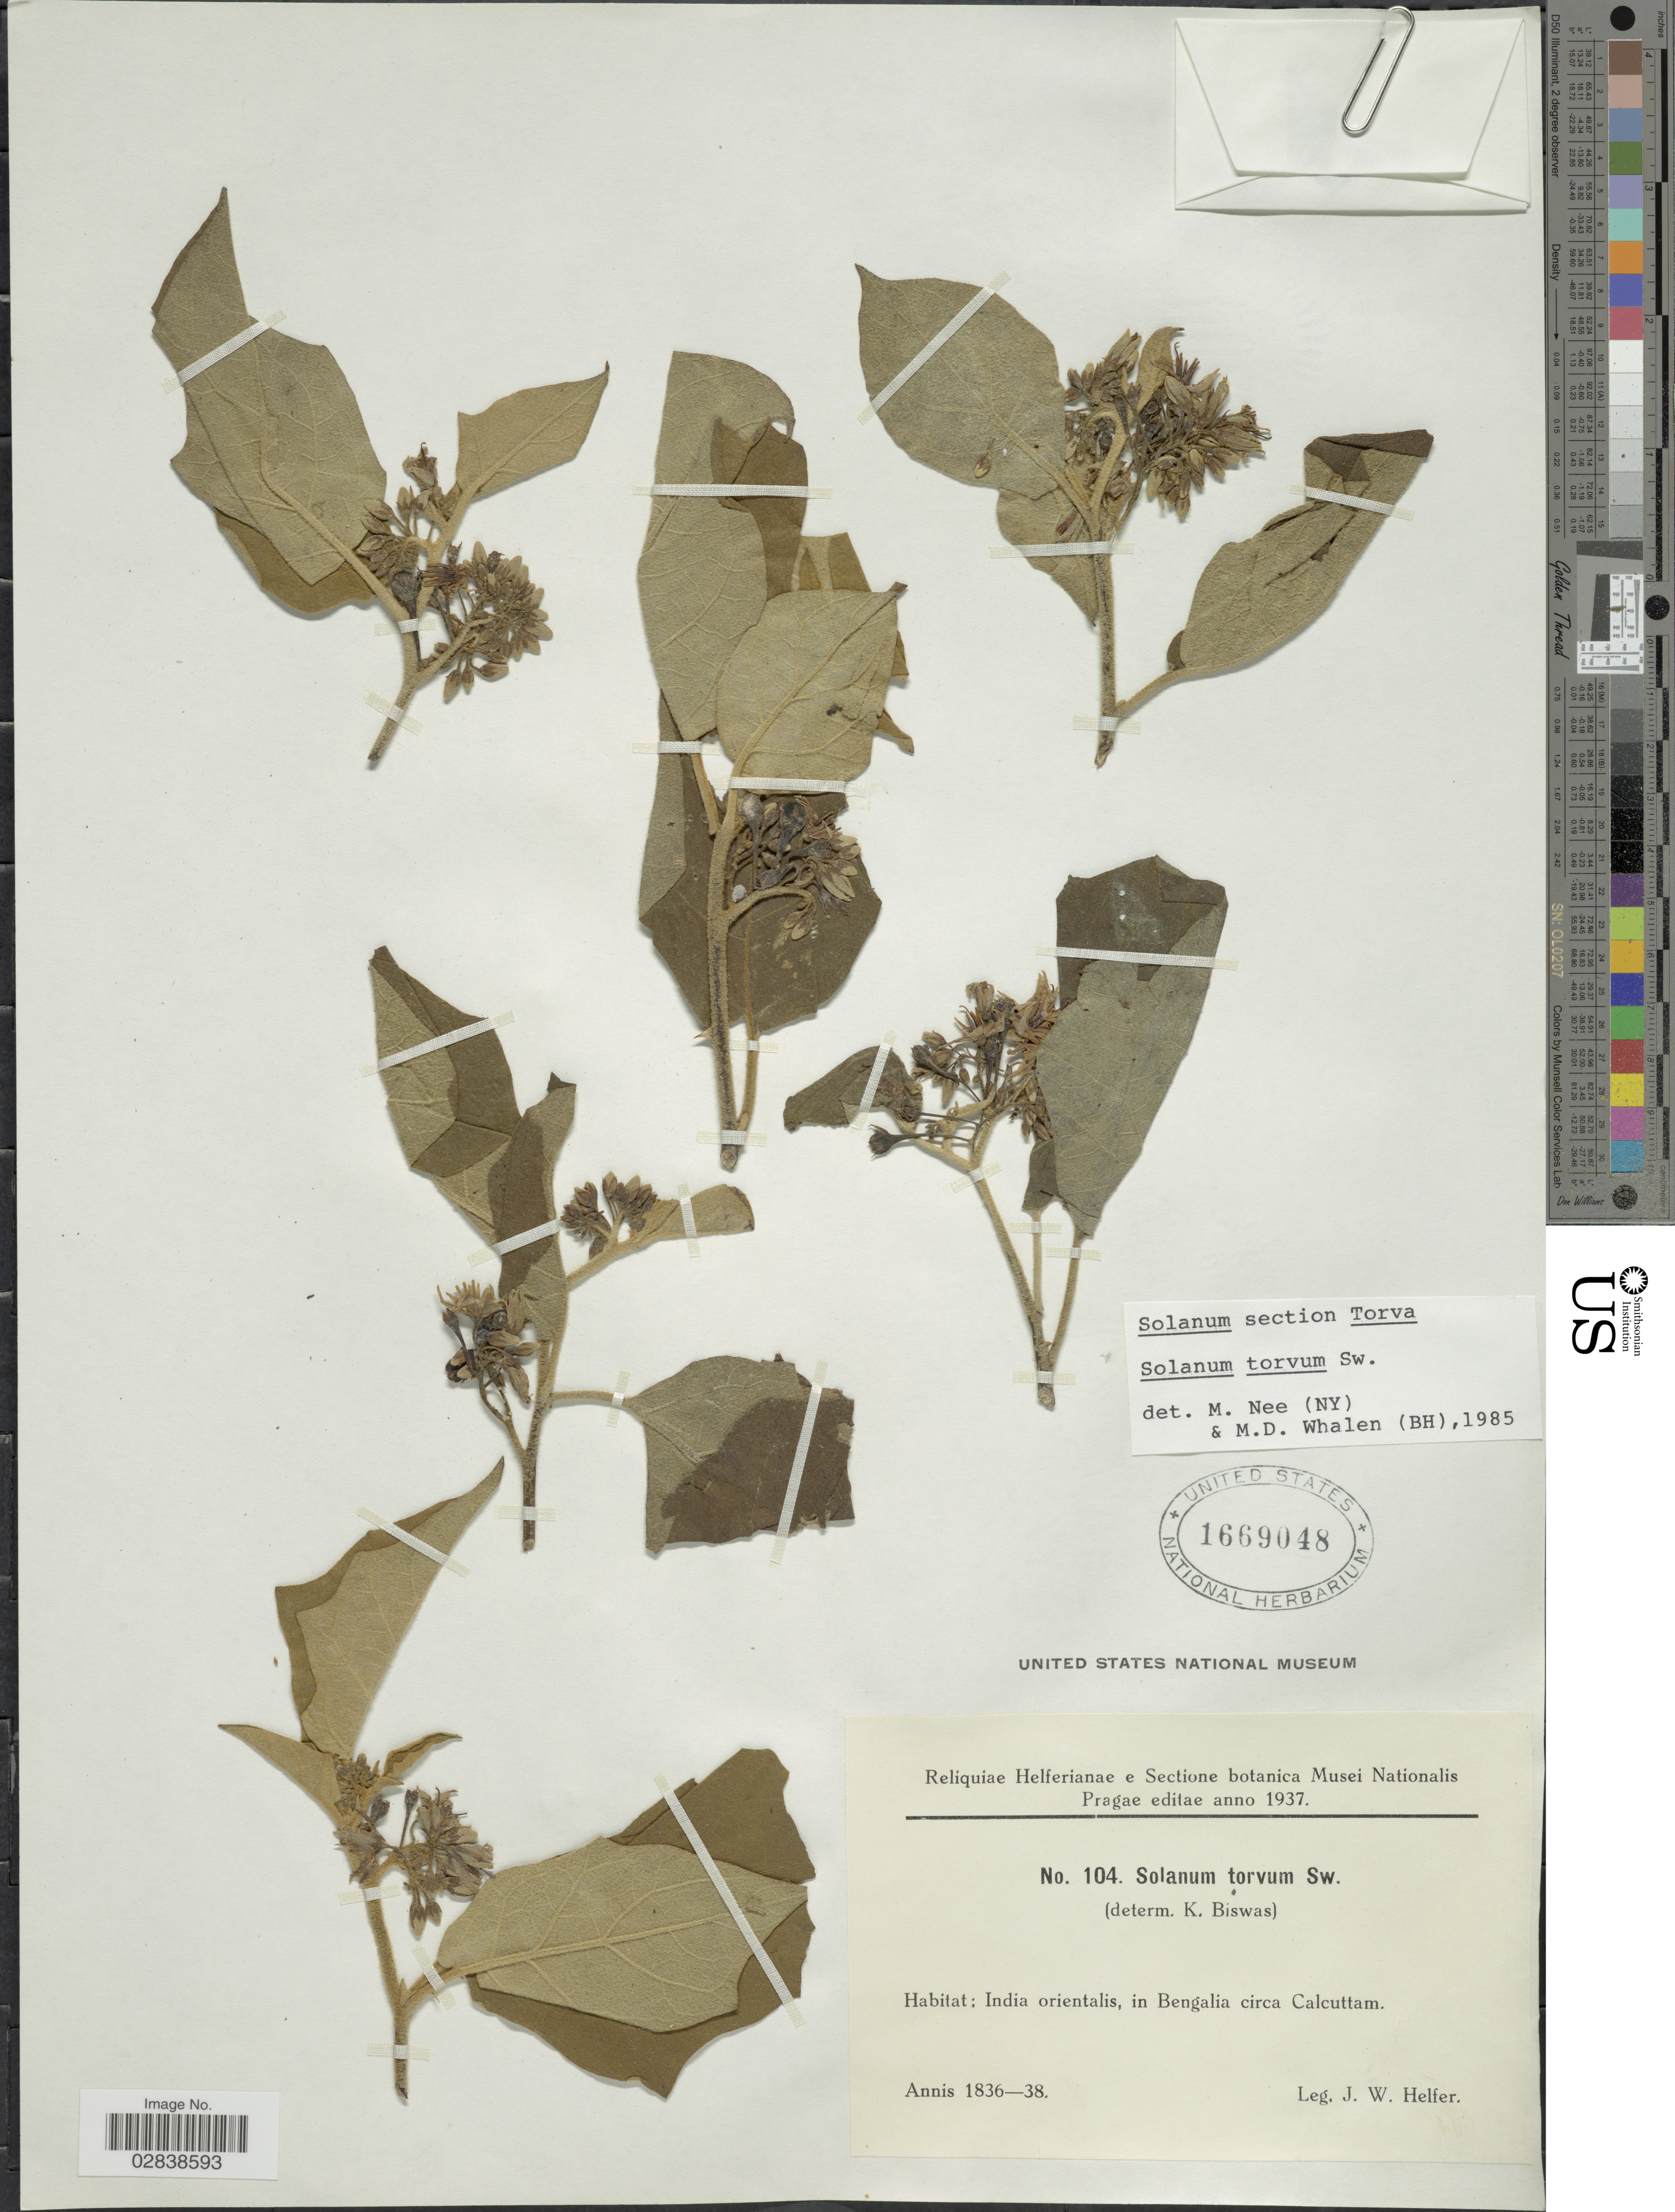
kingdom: Plantae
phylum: Tracheophyta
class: Magnoliopsida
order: Solanales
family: Solanaceae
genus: Solanum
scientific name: Solanum torvum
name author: Sw.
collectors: J. W. Helfer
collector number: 104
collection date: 1836/1838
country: India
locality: India orientalis, in Bengalia circa Calcuttam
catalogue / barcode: US 1669048